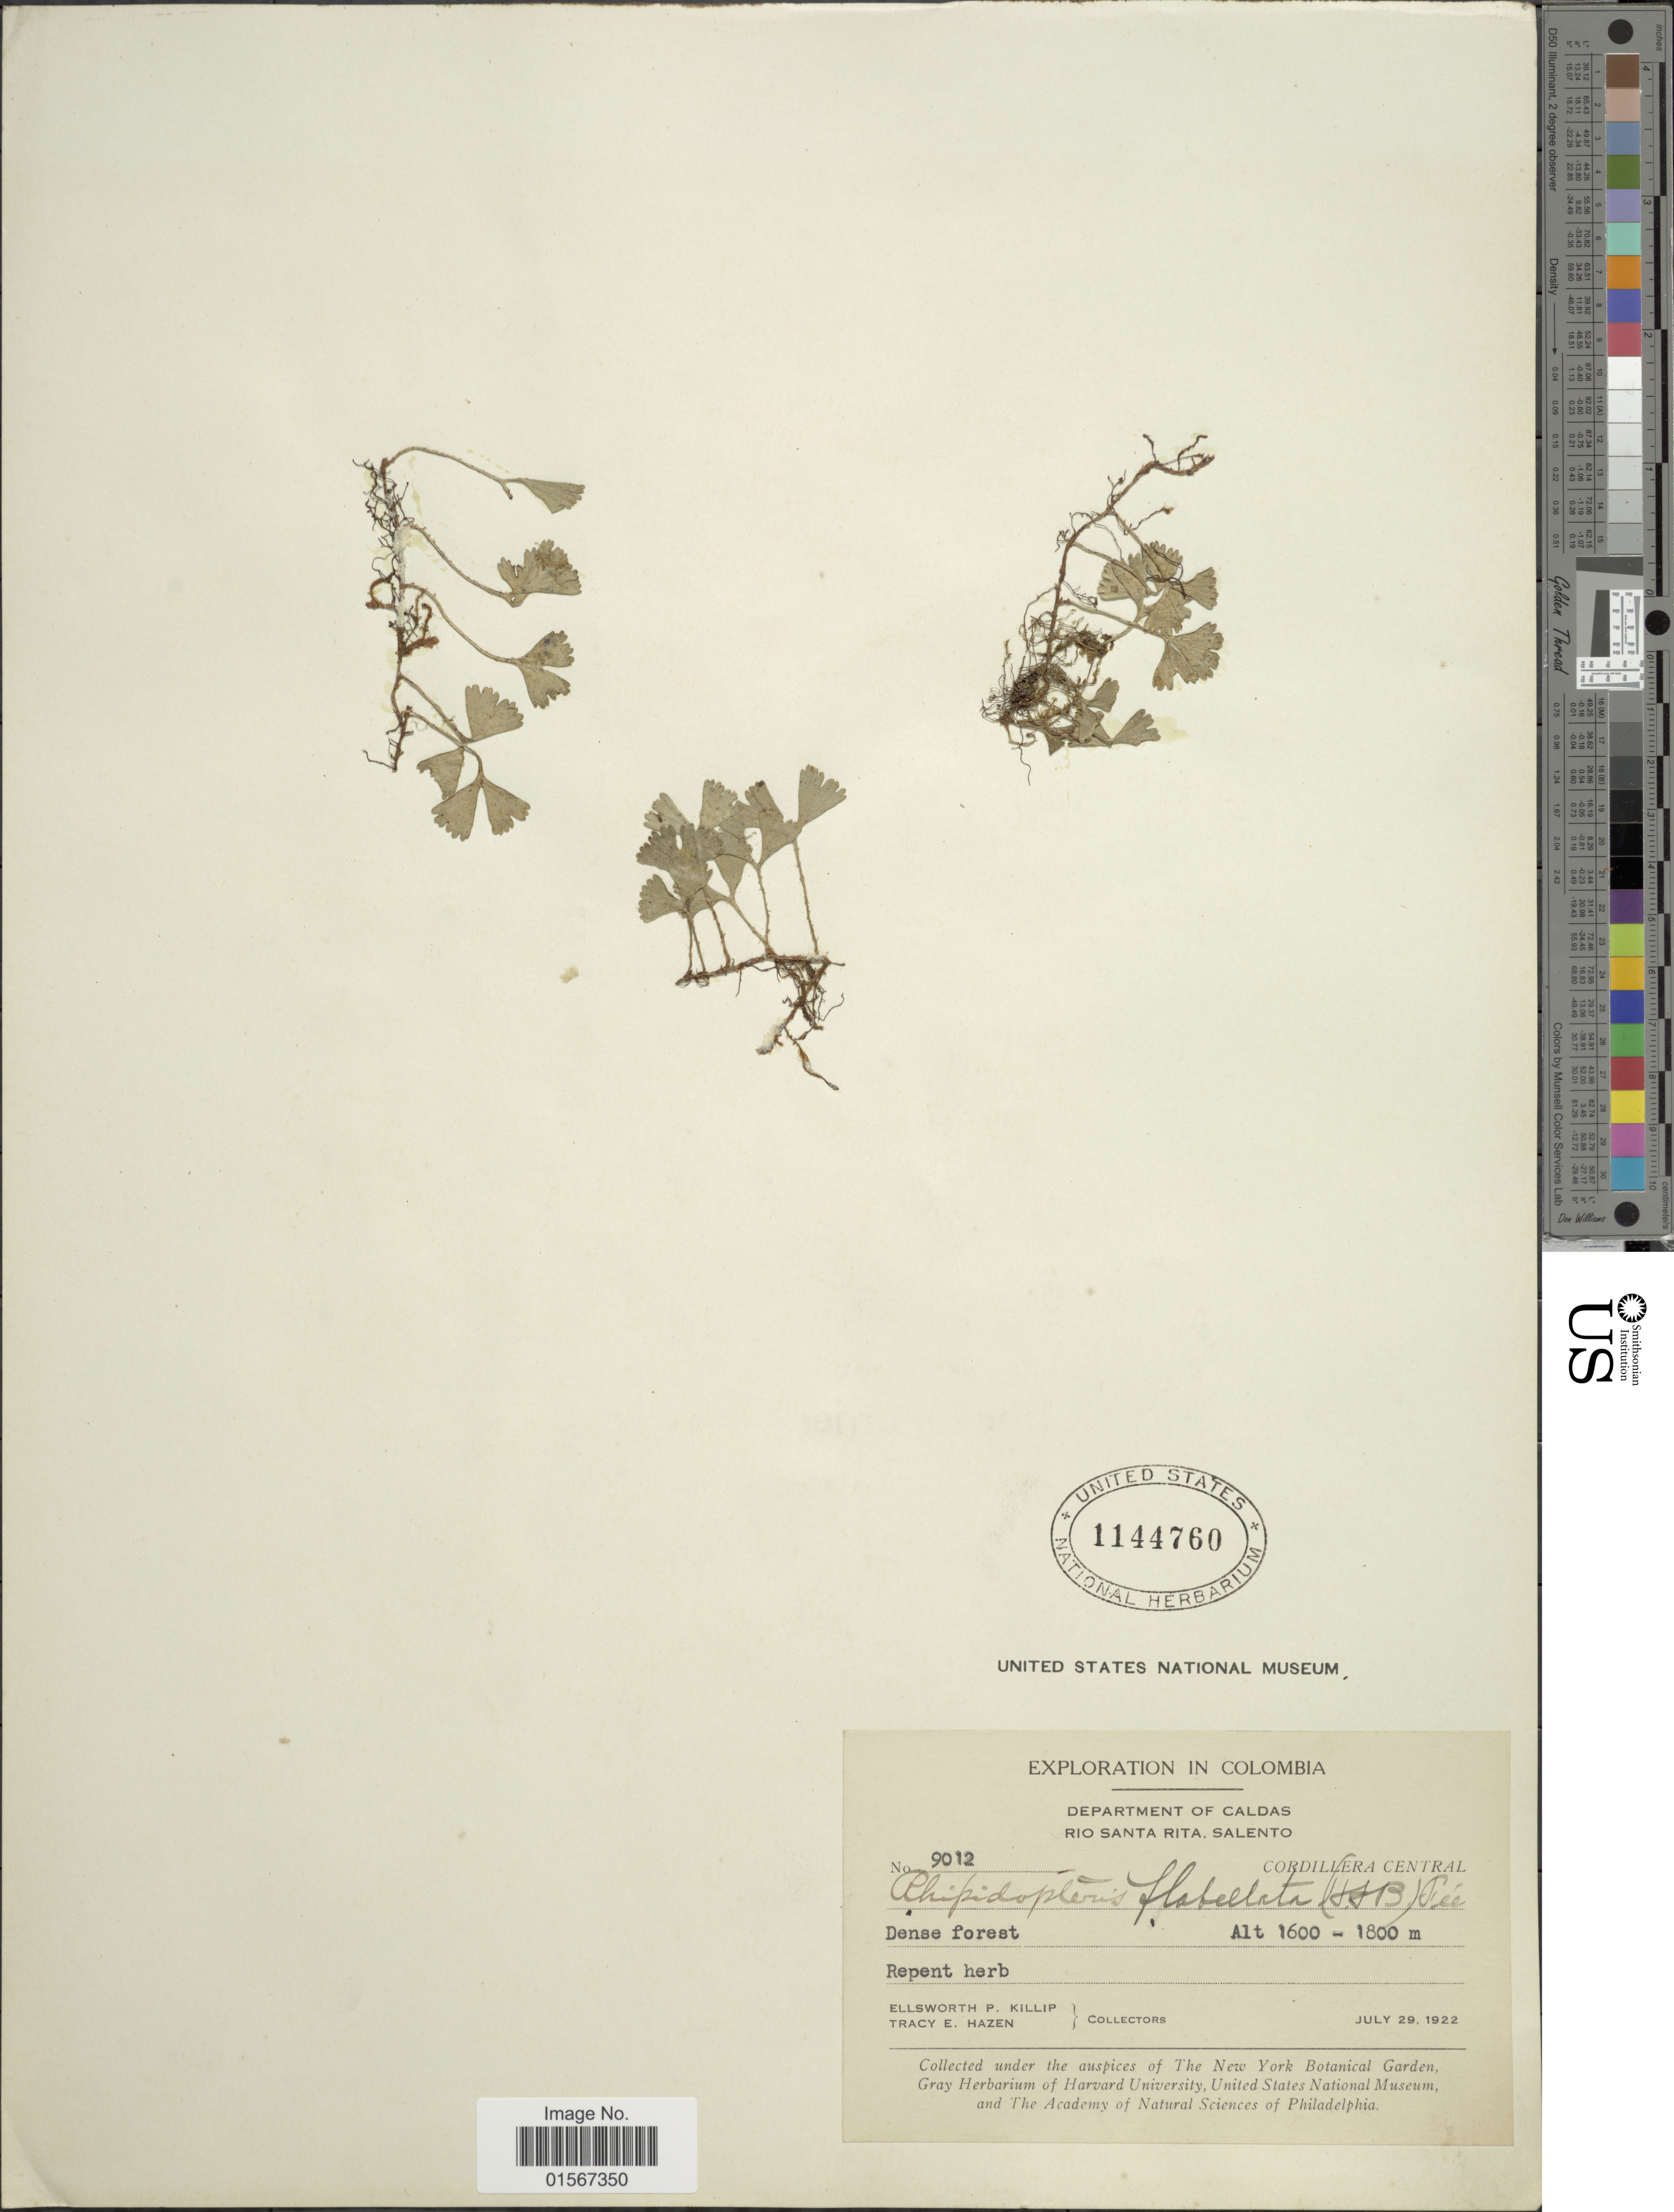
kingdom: Plantae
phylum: Tracheophyta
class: Polypodiopsida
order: Polypodiales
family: Dryopteridaceae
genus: Elaphoglossum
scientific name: Elaphoglossum peltatum f. flabellatum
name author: (Humb. & Bonpl. ex Willd.) Mickel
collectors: E. P. Killip & T. E. Hazen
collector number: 9012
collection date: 1922-07-29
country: Colombia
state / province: Caldas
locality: Colombia, Department of Caldas, Rio Santa Rita, Salento, Cordillera Central.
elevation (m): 1600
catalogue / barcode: US 1144760